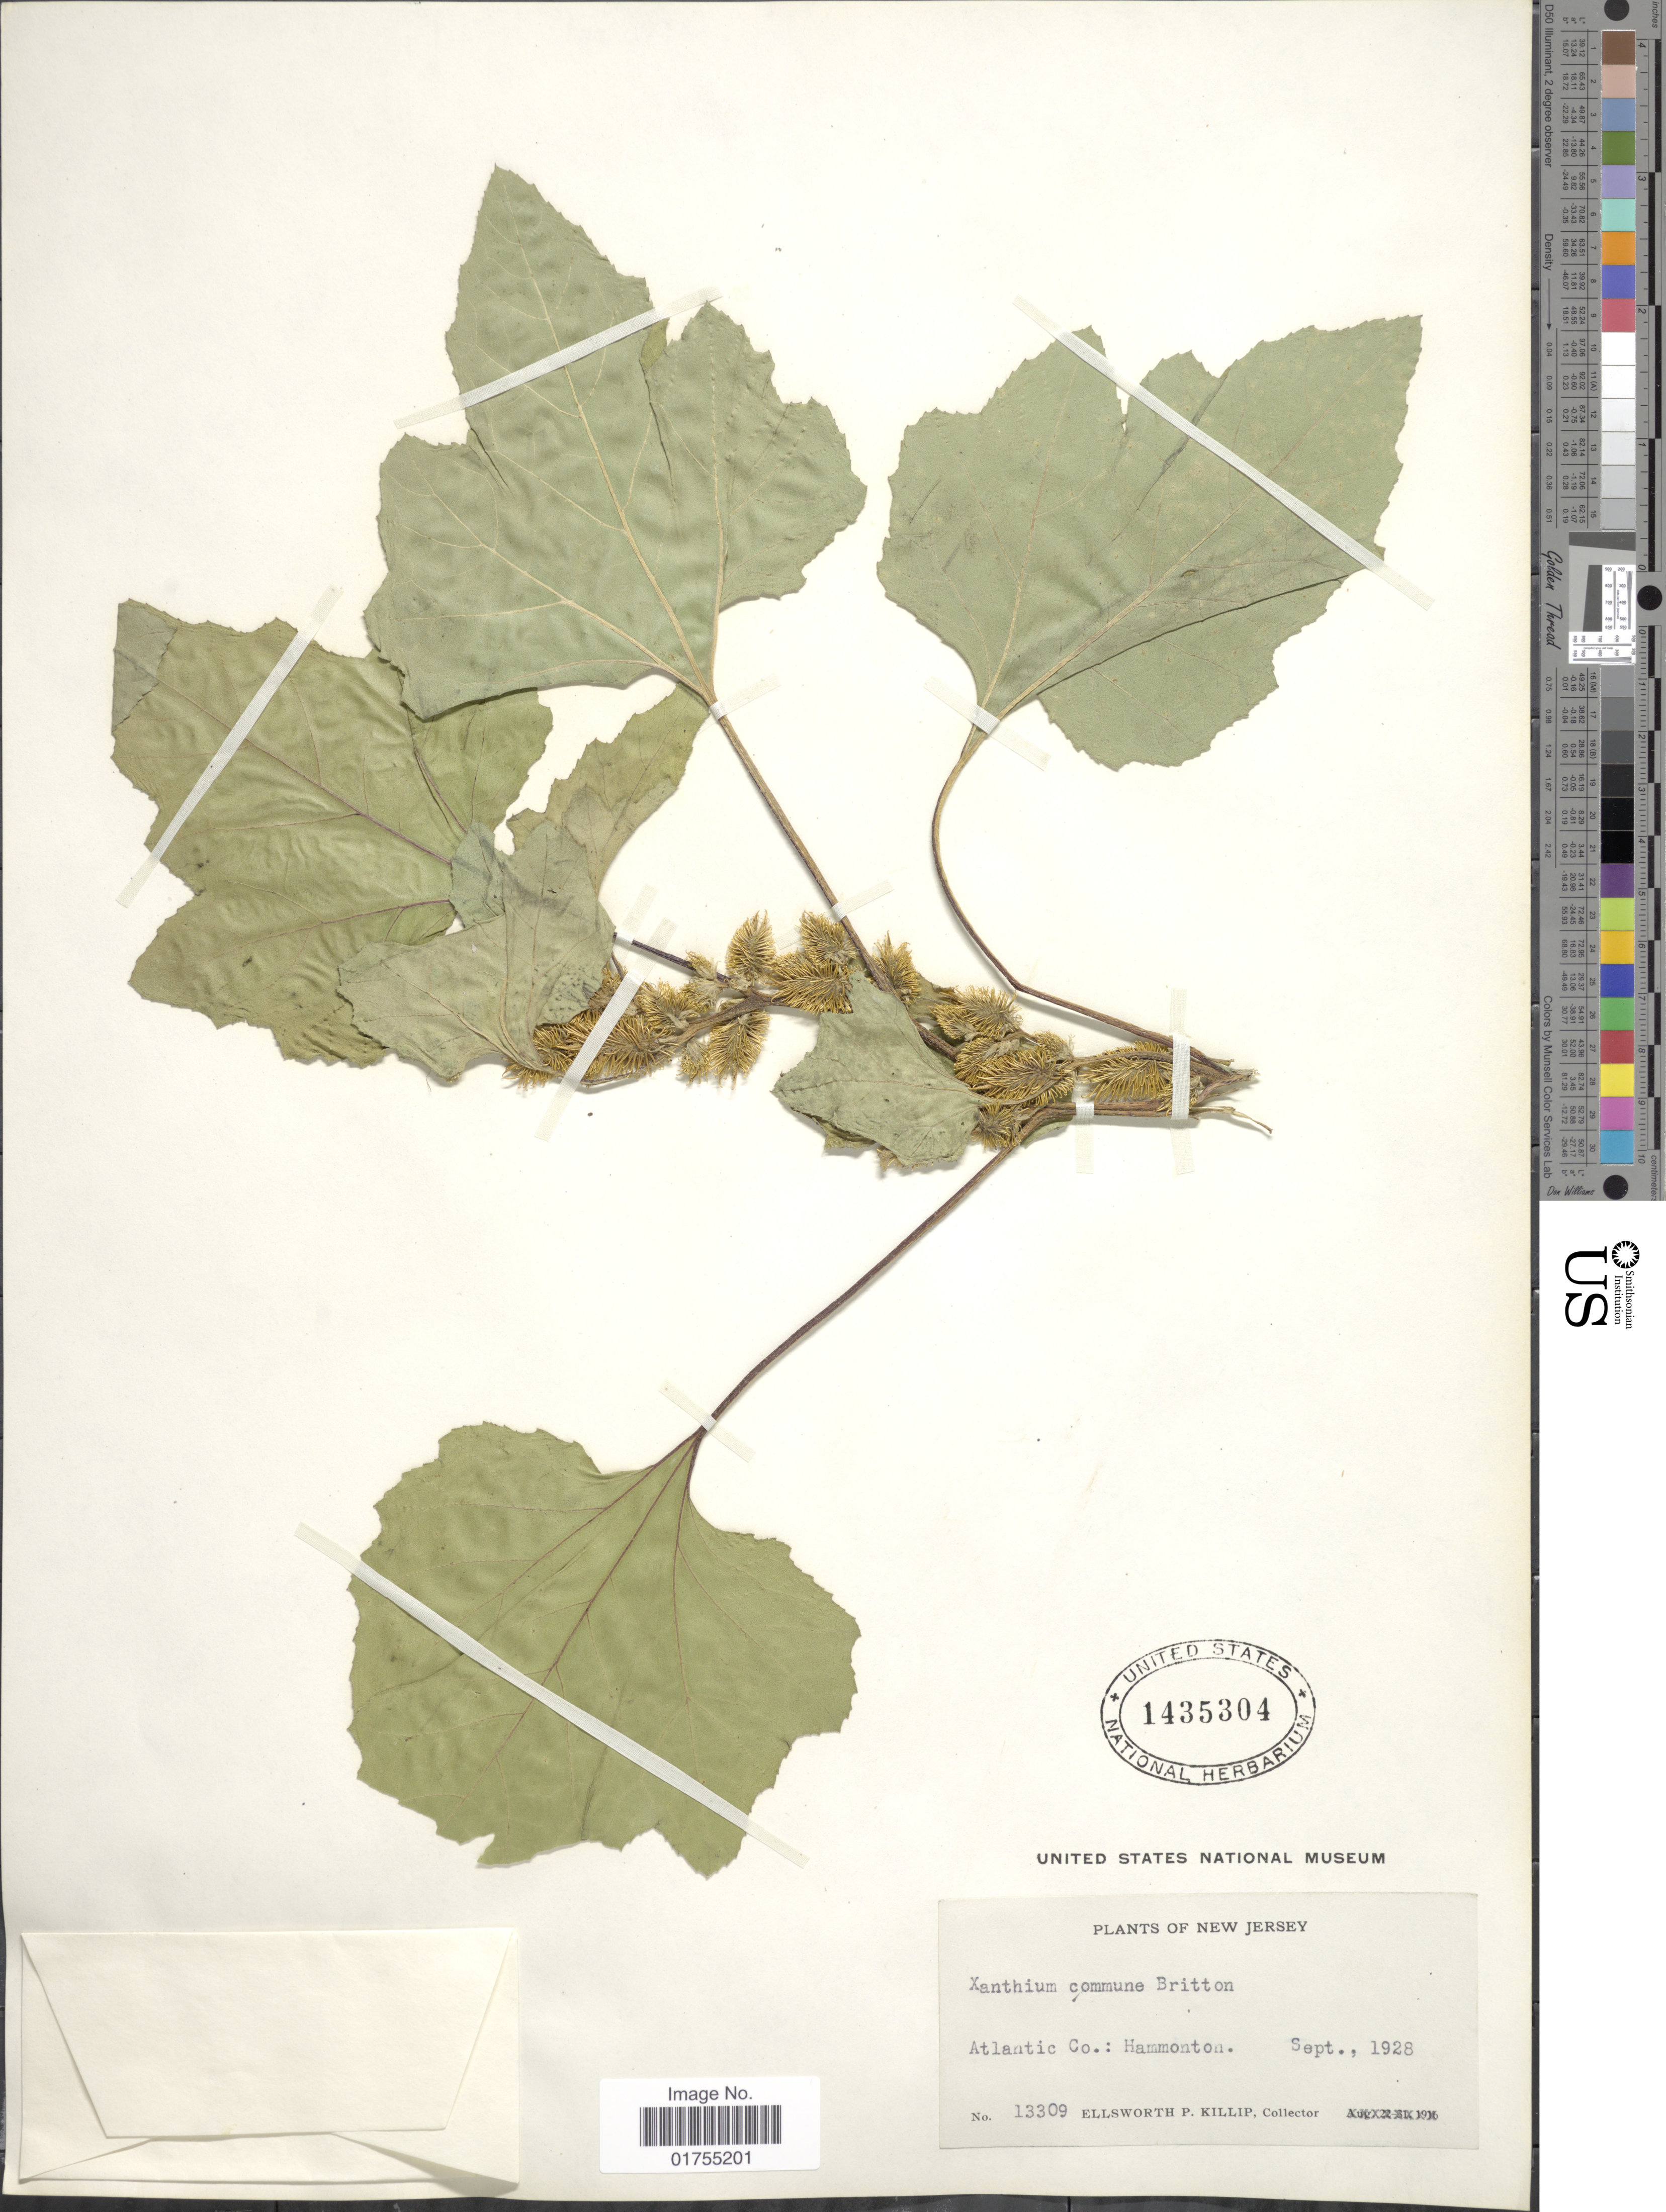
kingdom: Plantae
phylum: Tracheophyta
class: Magnoliopsida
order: Asterales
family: Asteraceae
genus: Xanthium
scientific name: Xanthium strumarium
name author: L.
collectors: E. P. Killip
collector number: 13309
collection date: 1928-09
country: United States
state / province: New Jersey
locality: Atlantic Co.: Hammonton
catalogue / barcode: US 1435304